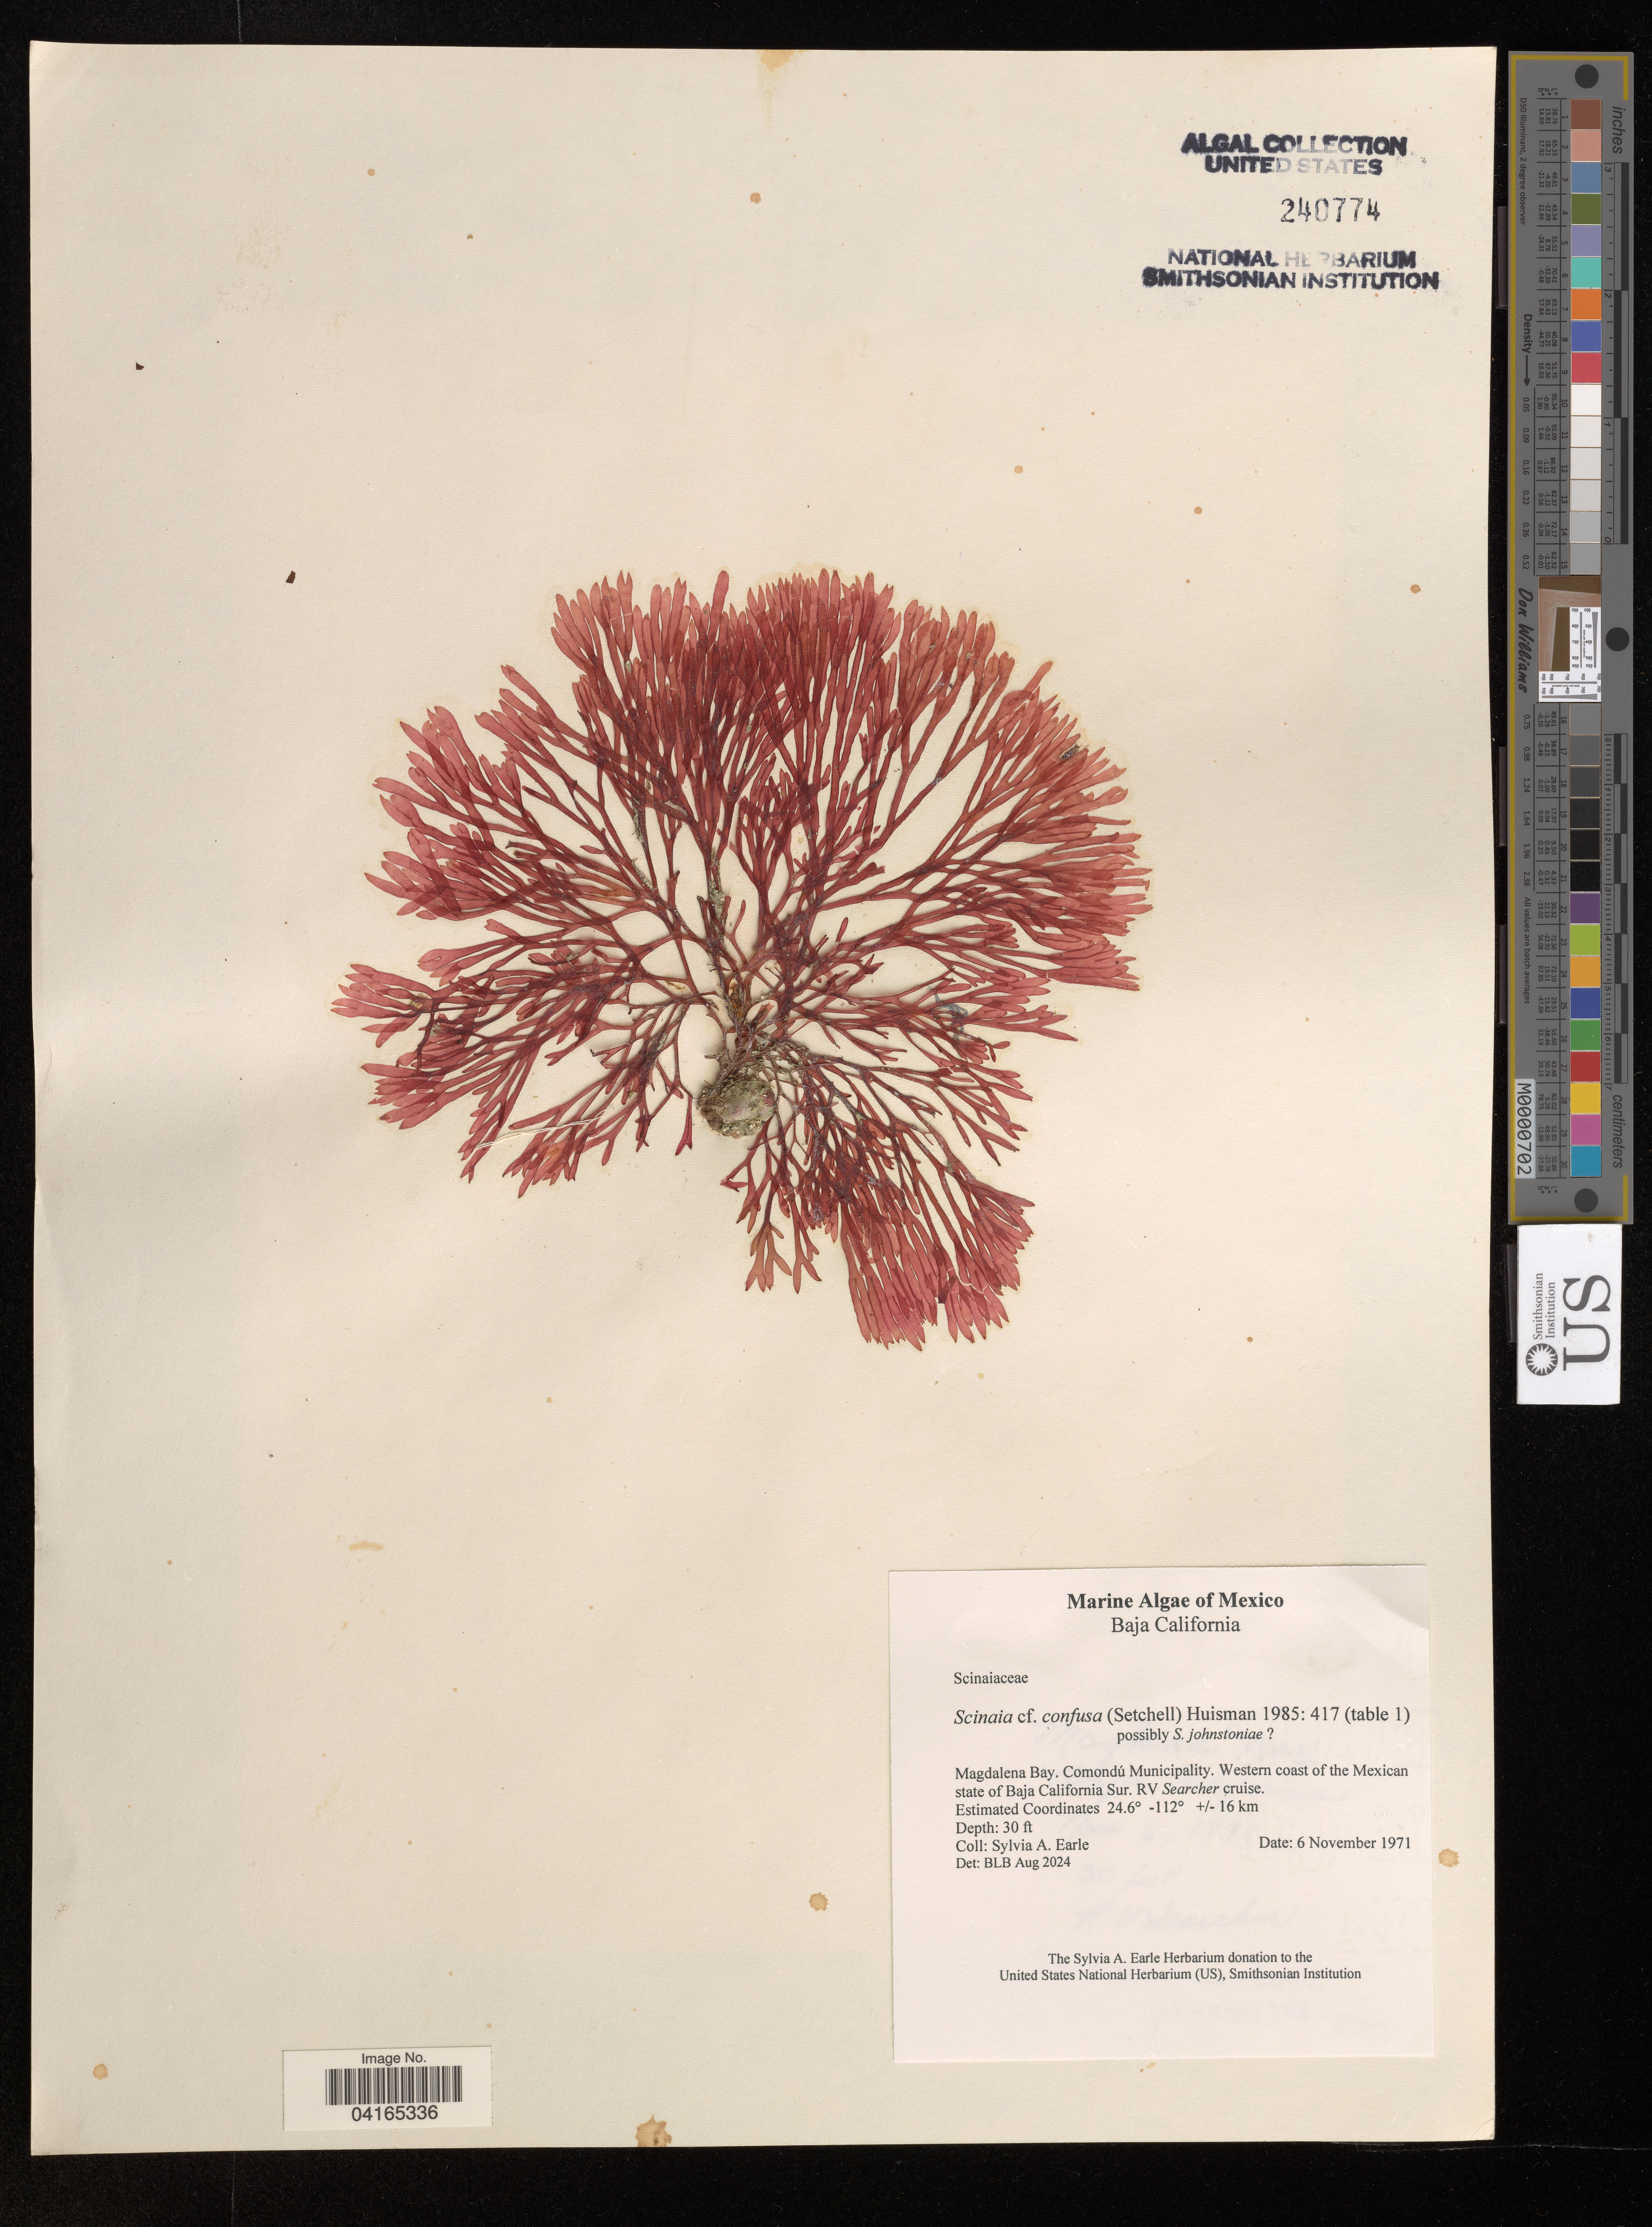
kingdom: Plantae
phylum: Rhodophyta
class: Florideophyceae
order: Nemaliales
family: Scinaiaceae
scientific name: Indet. indet.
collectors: S. A. Earle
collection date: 1971-11-06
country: Mexico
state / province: Baja California Sur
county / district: Comondú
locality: Magdalena Bay. Weastern coast of the Mexican state Baja California Sur.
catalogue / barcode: US 240774